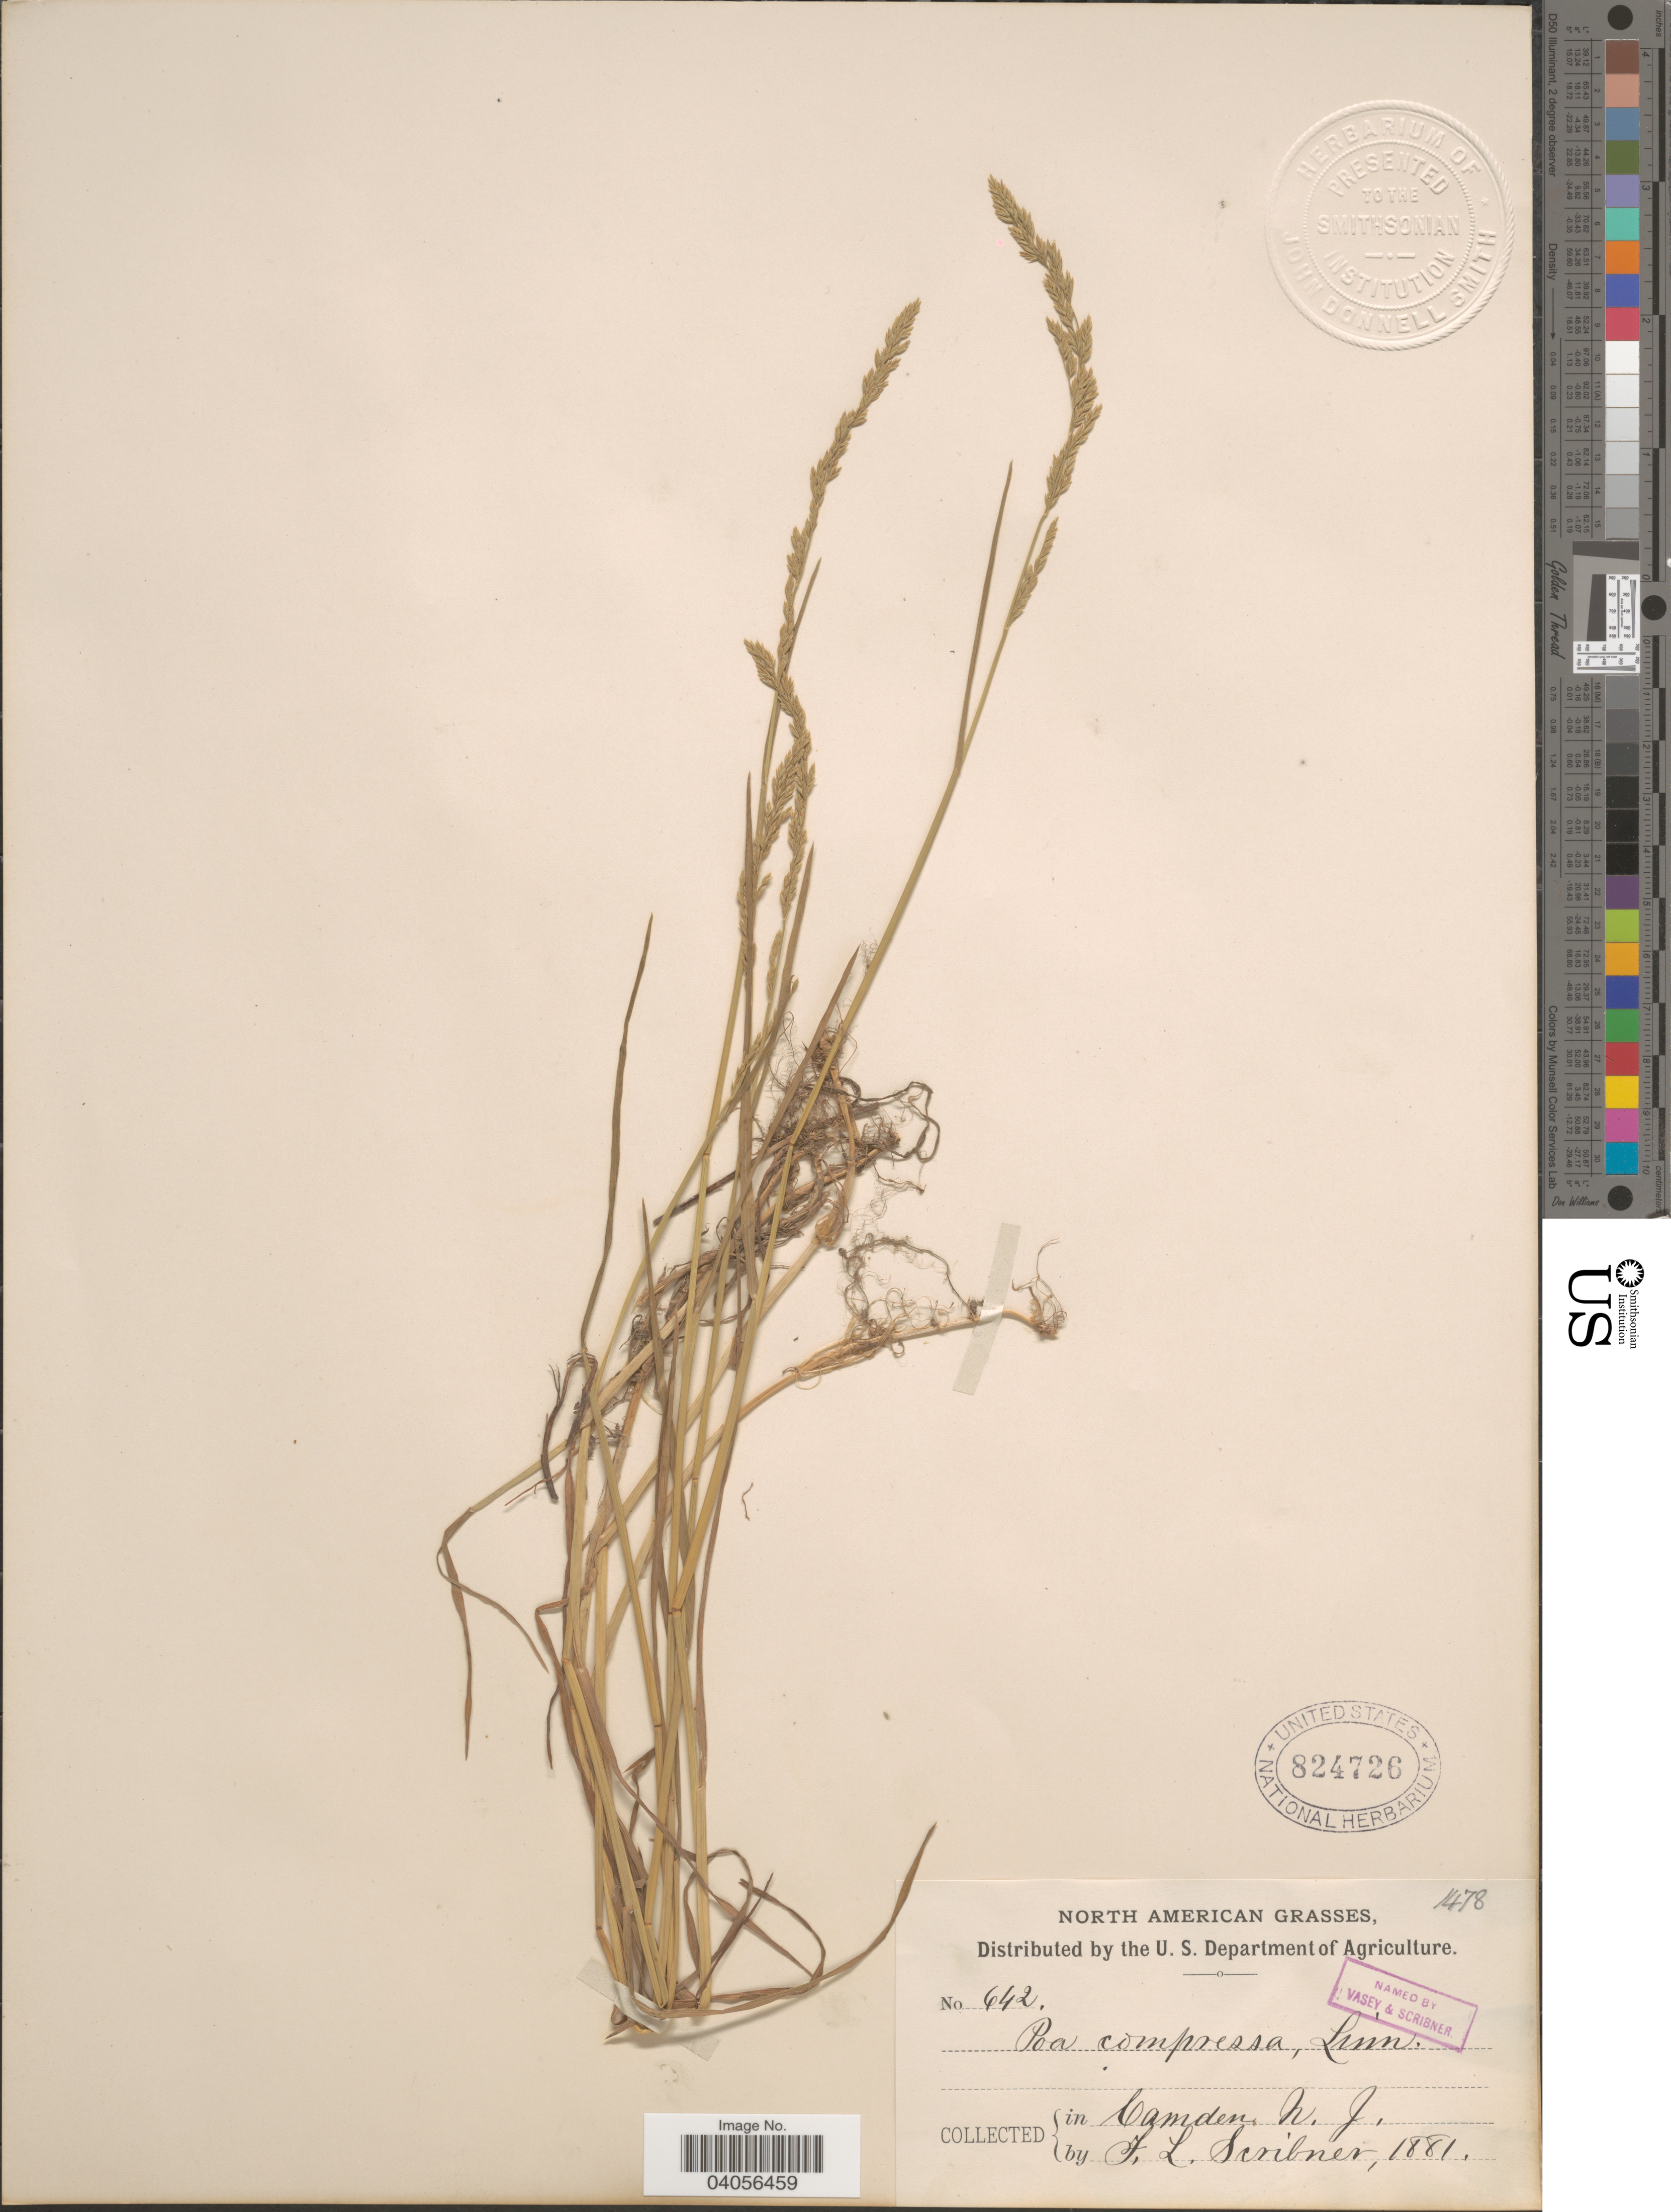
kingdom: Plantae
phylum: Tracheophyta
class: Liliopsida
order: Poales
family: Poaceae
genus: Poa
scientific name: Poa compressa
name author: L.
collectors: F. L. Scribner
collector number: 642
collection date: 1881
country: United States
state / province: New Jersey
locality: Camden.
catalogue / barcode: US 824726